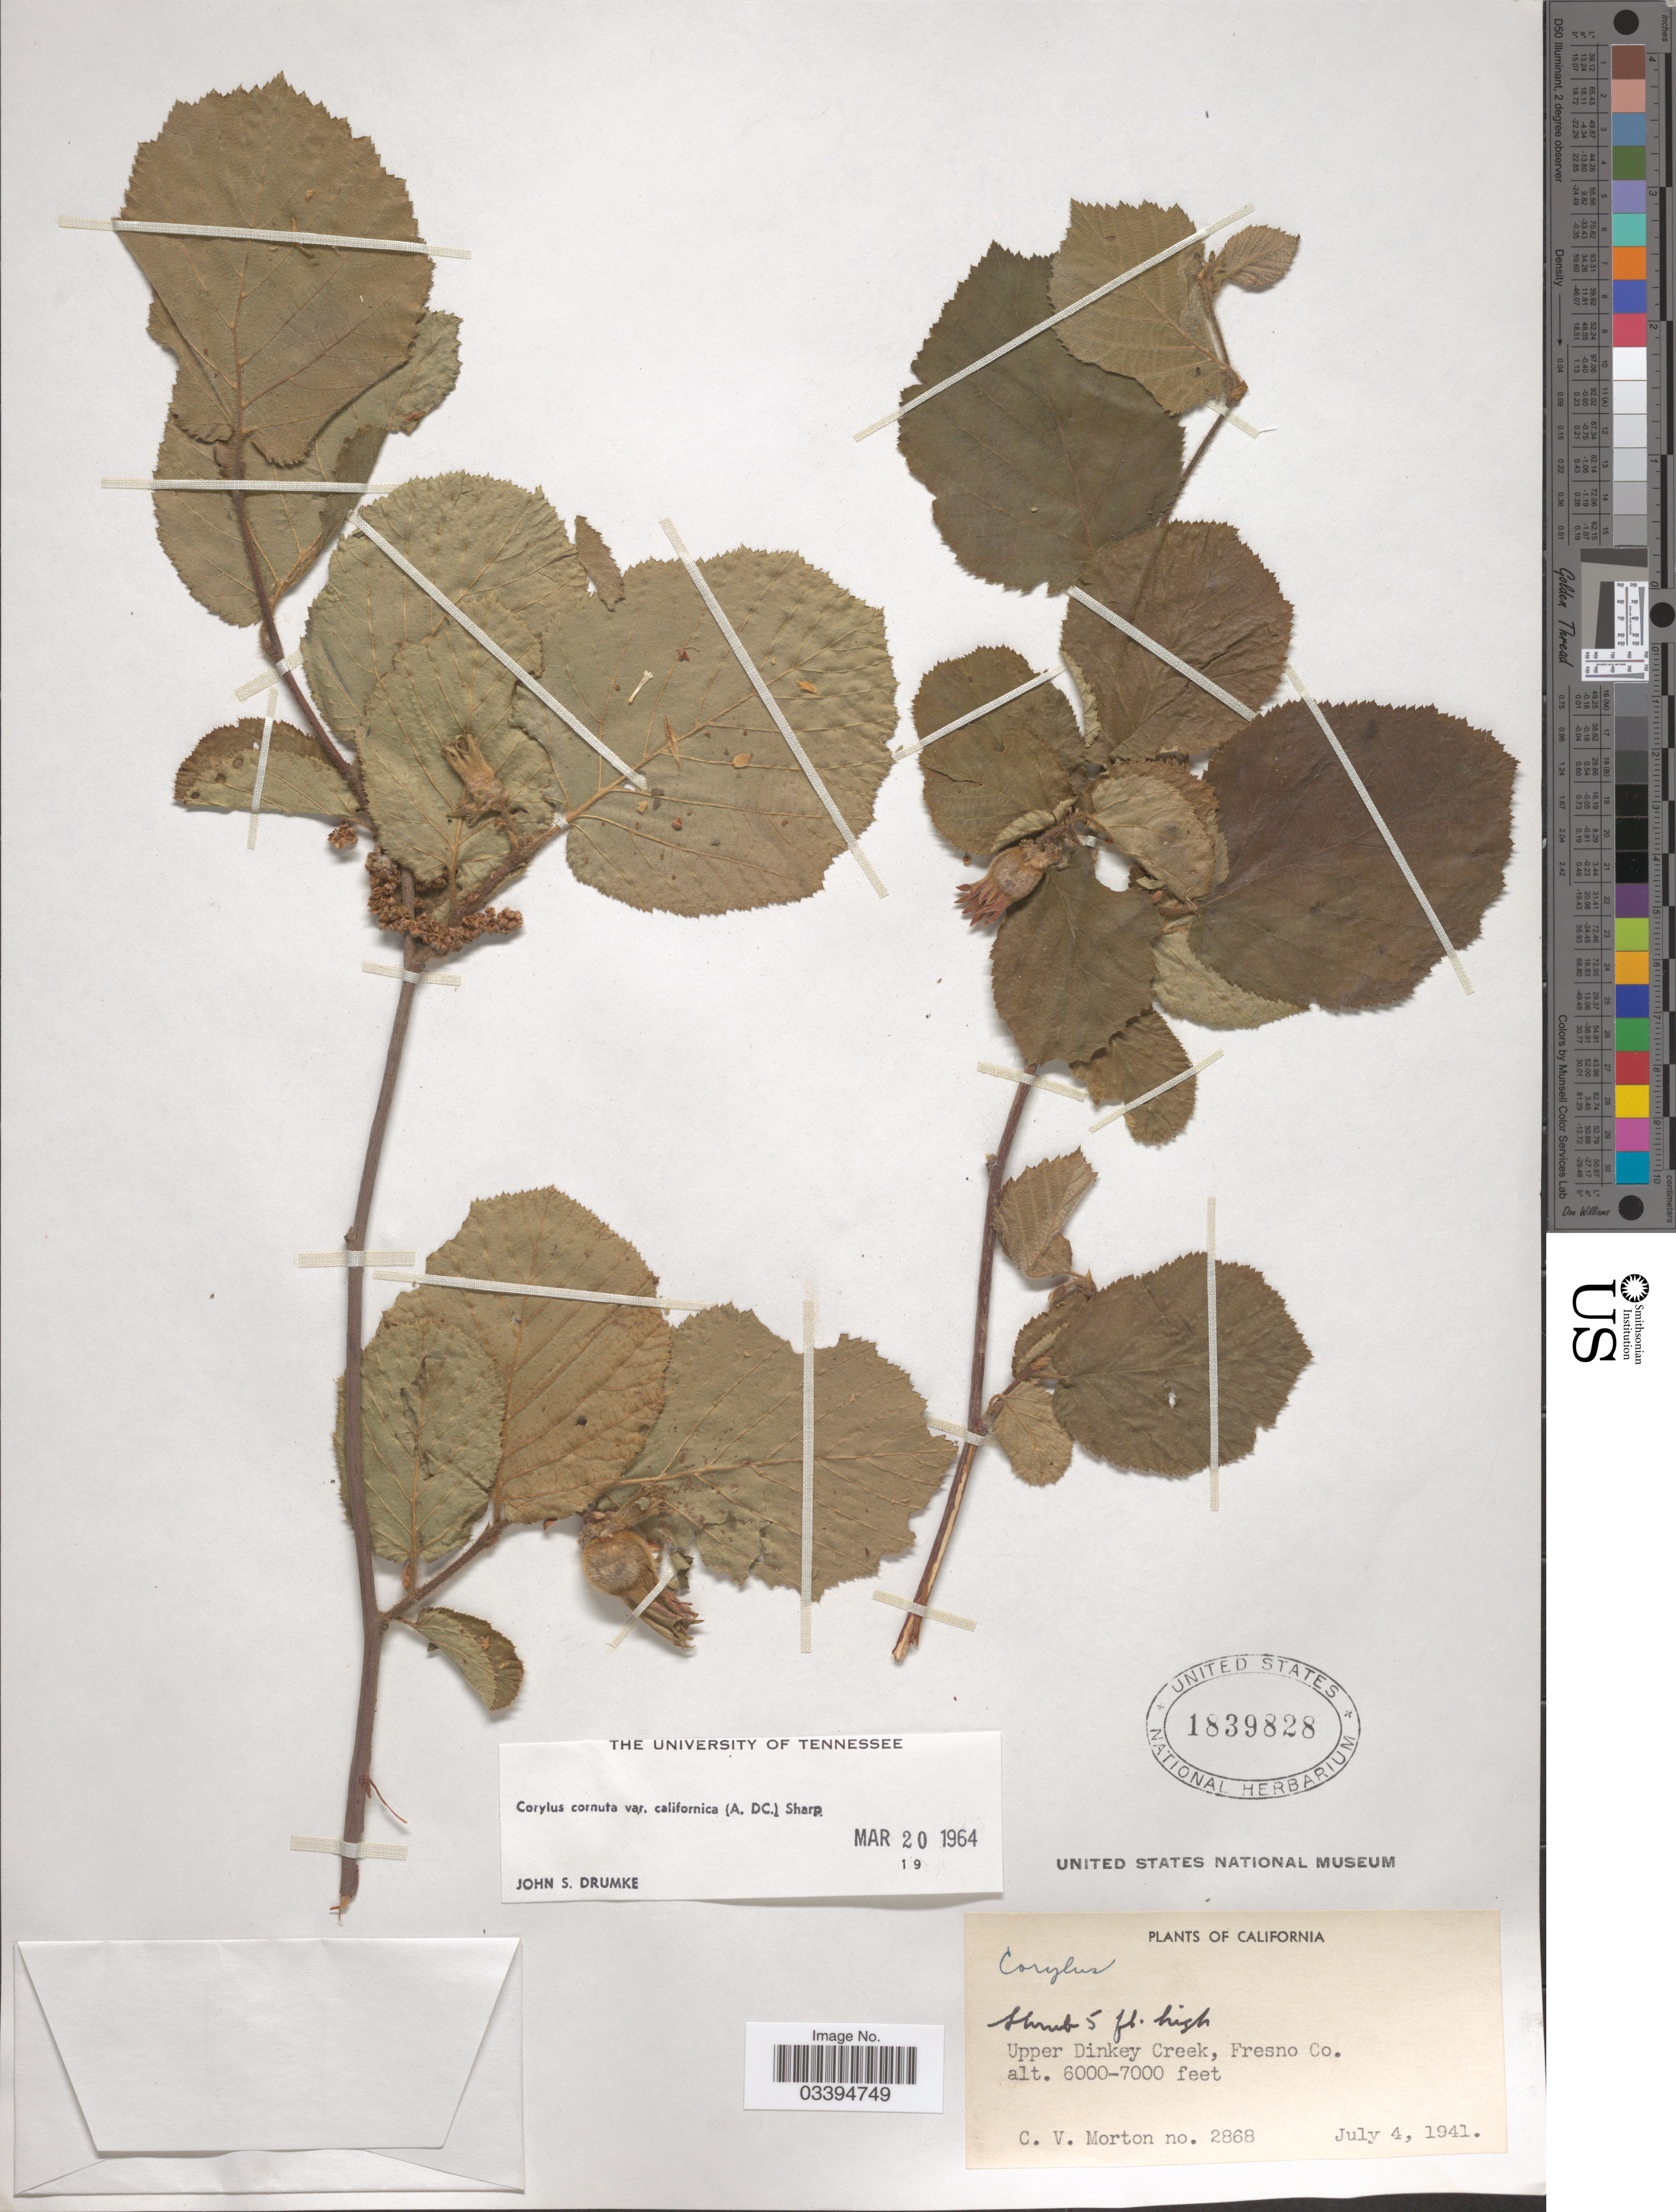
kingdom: Plantae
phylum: Tracheophyta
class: Magnoliopsida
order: Fagales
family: Betulaceae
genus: Corylus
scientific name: Corylus cornuta var. californica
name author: Marshall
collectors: C. V. Morton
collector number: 2868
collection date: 1941-07-04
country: United States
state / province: California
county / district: Fresno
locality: Upper Dinkey Creek, Fresno Co.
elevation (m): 1829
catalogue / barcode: US 1839828